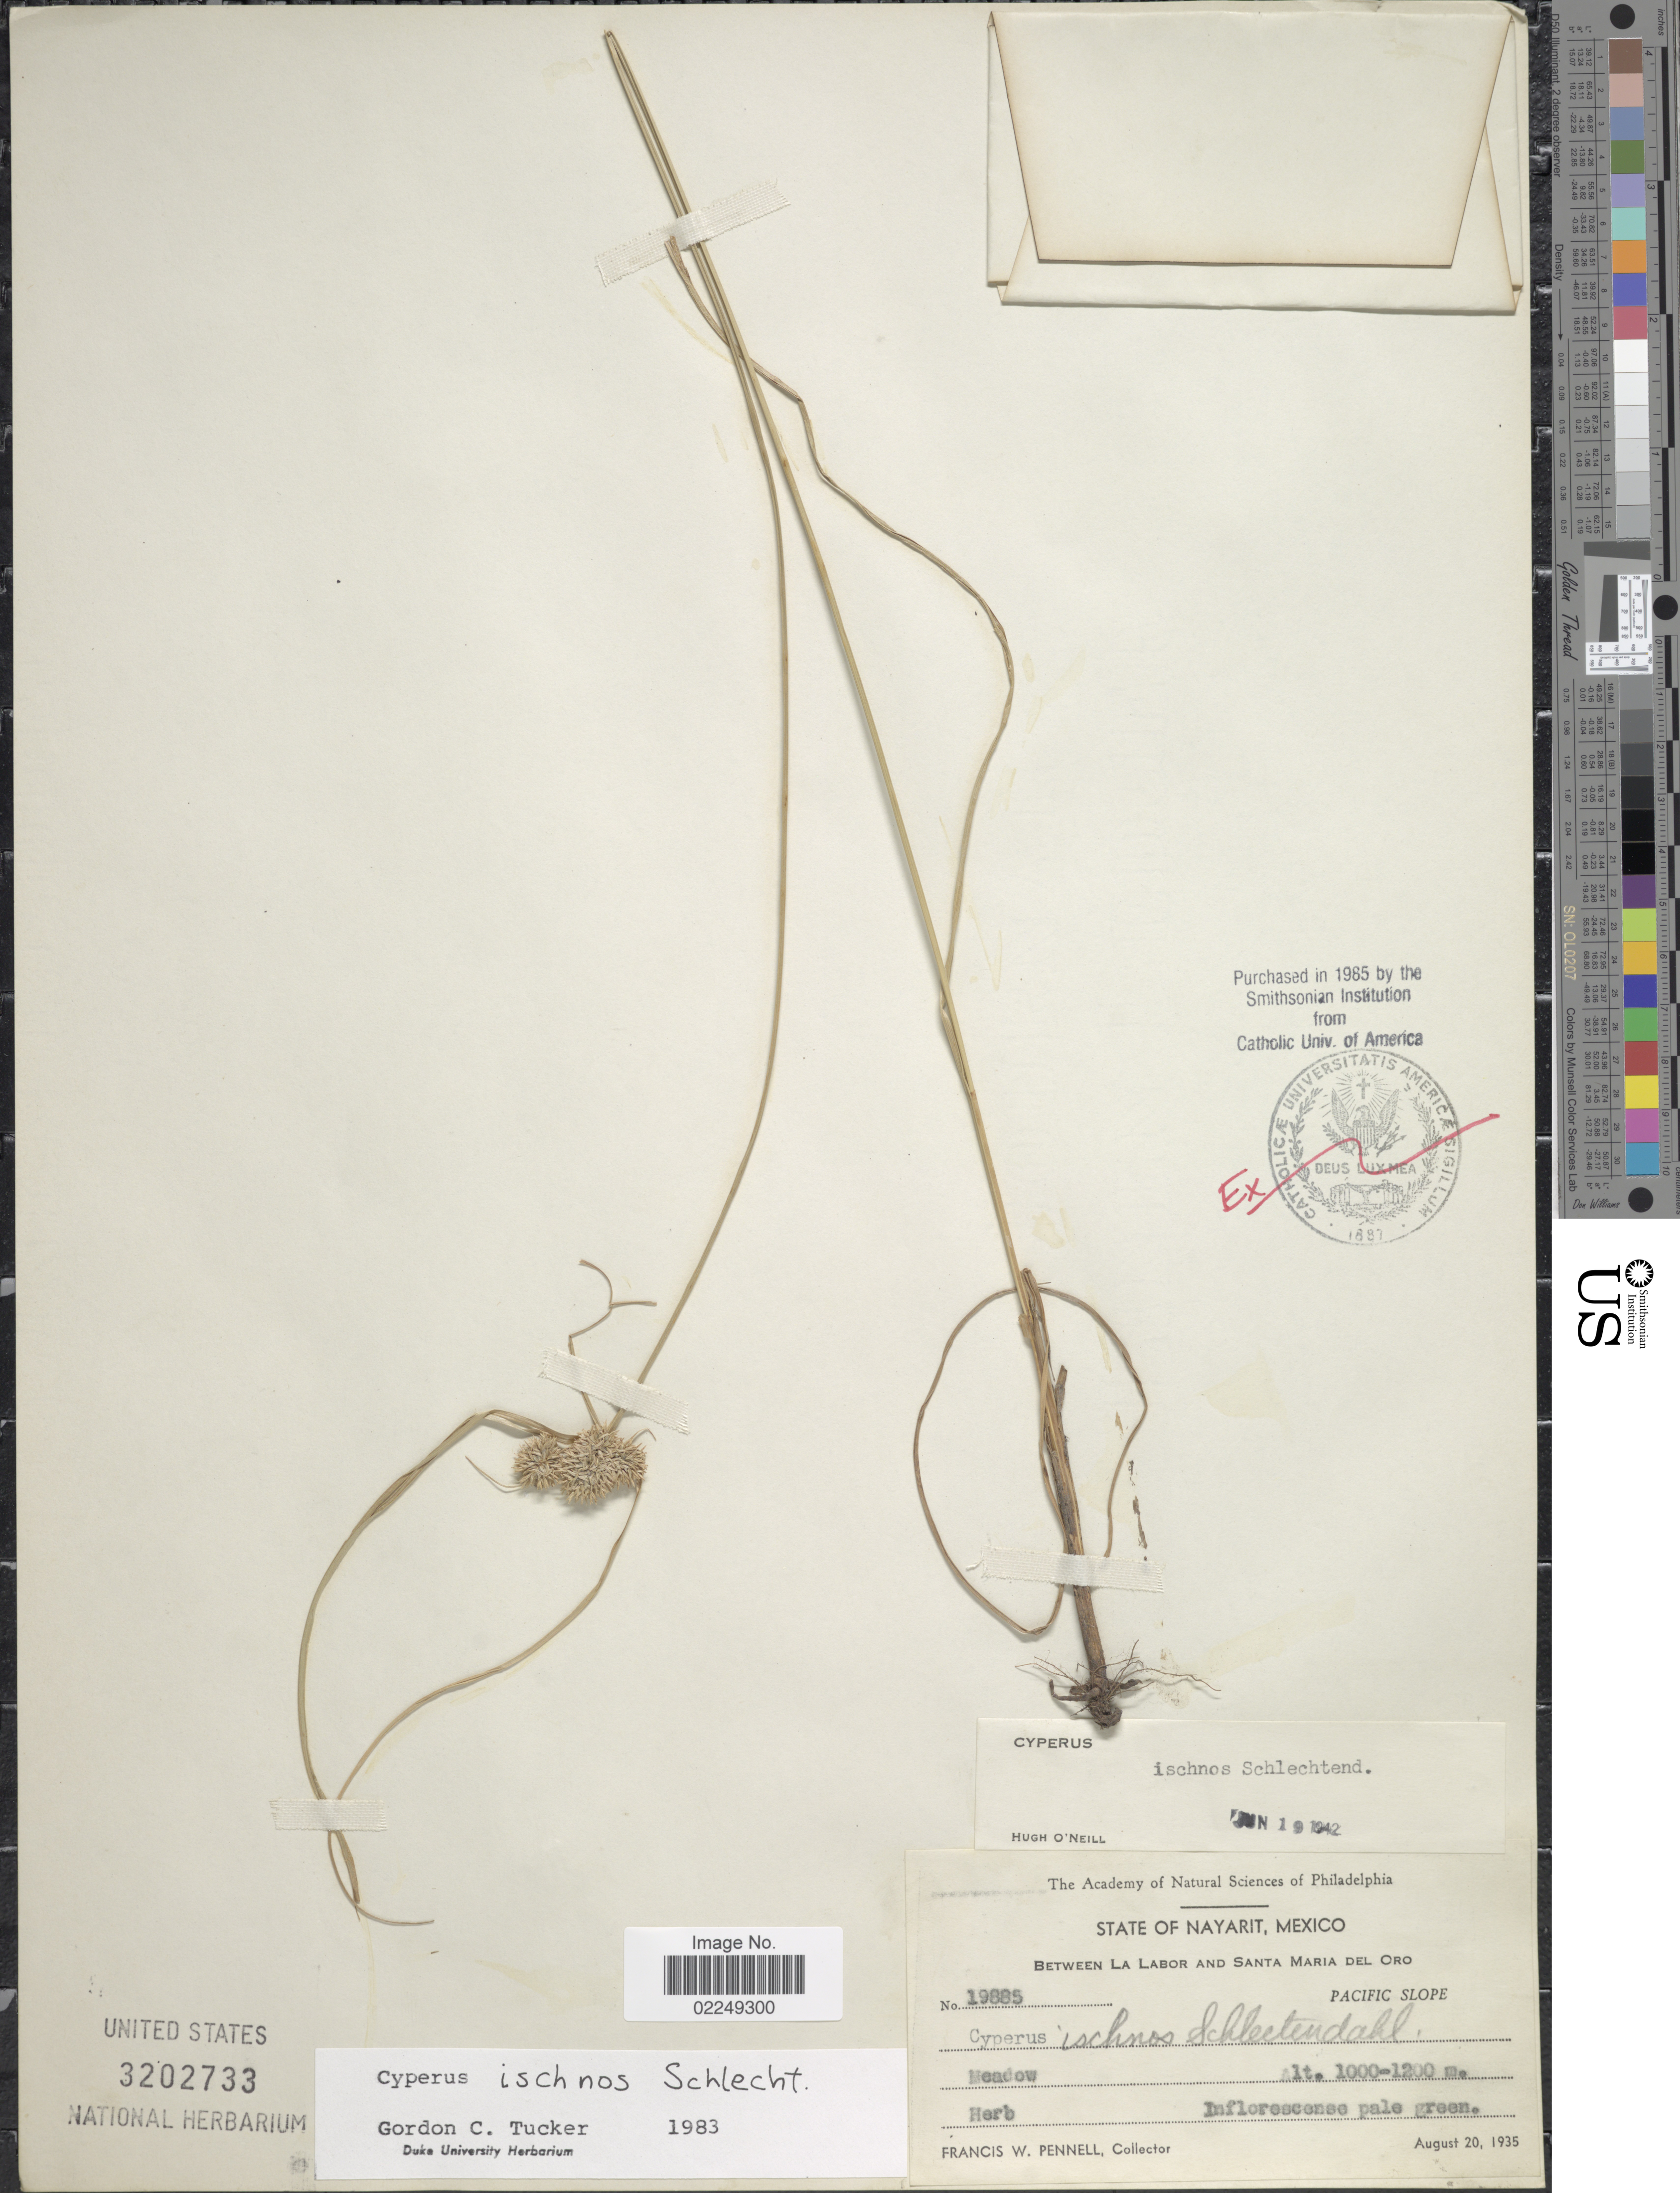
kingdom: Plantae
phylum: Tracheophyta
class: Liliopsida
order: Poales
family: Cyperaceae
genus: Cyperus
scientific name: Cyperus ischnos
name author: Schltdl.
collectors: F. W. Pennell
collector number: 19885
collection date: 1935-08-20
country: Mexico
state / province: Nayarit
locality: State of Nayarit, Mexico, Between La Labor and Santa Maria del Oro, Pacific slope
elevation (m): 1000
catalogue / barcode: US 3202733